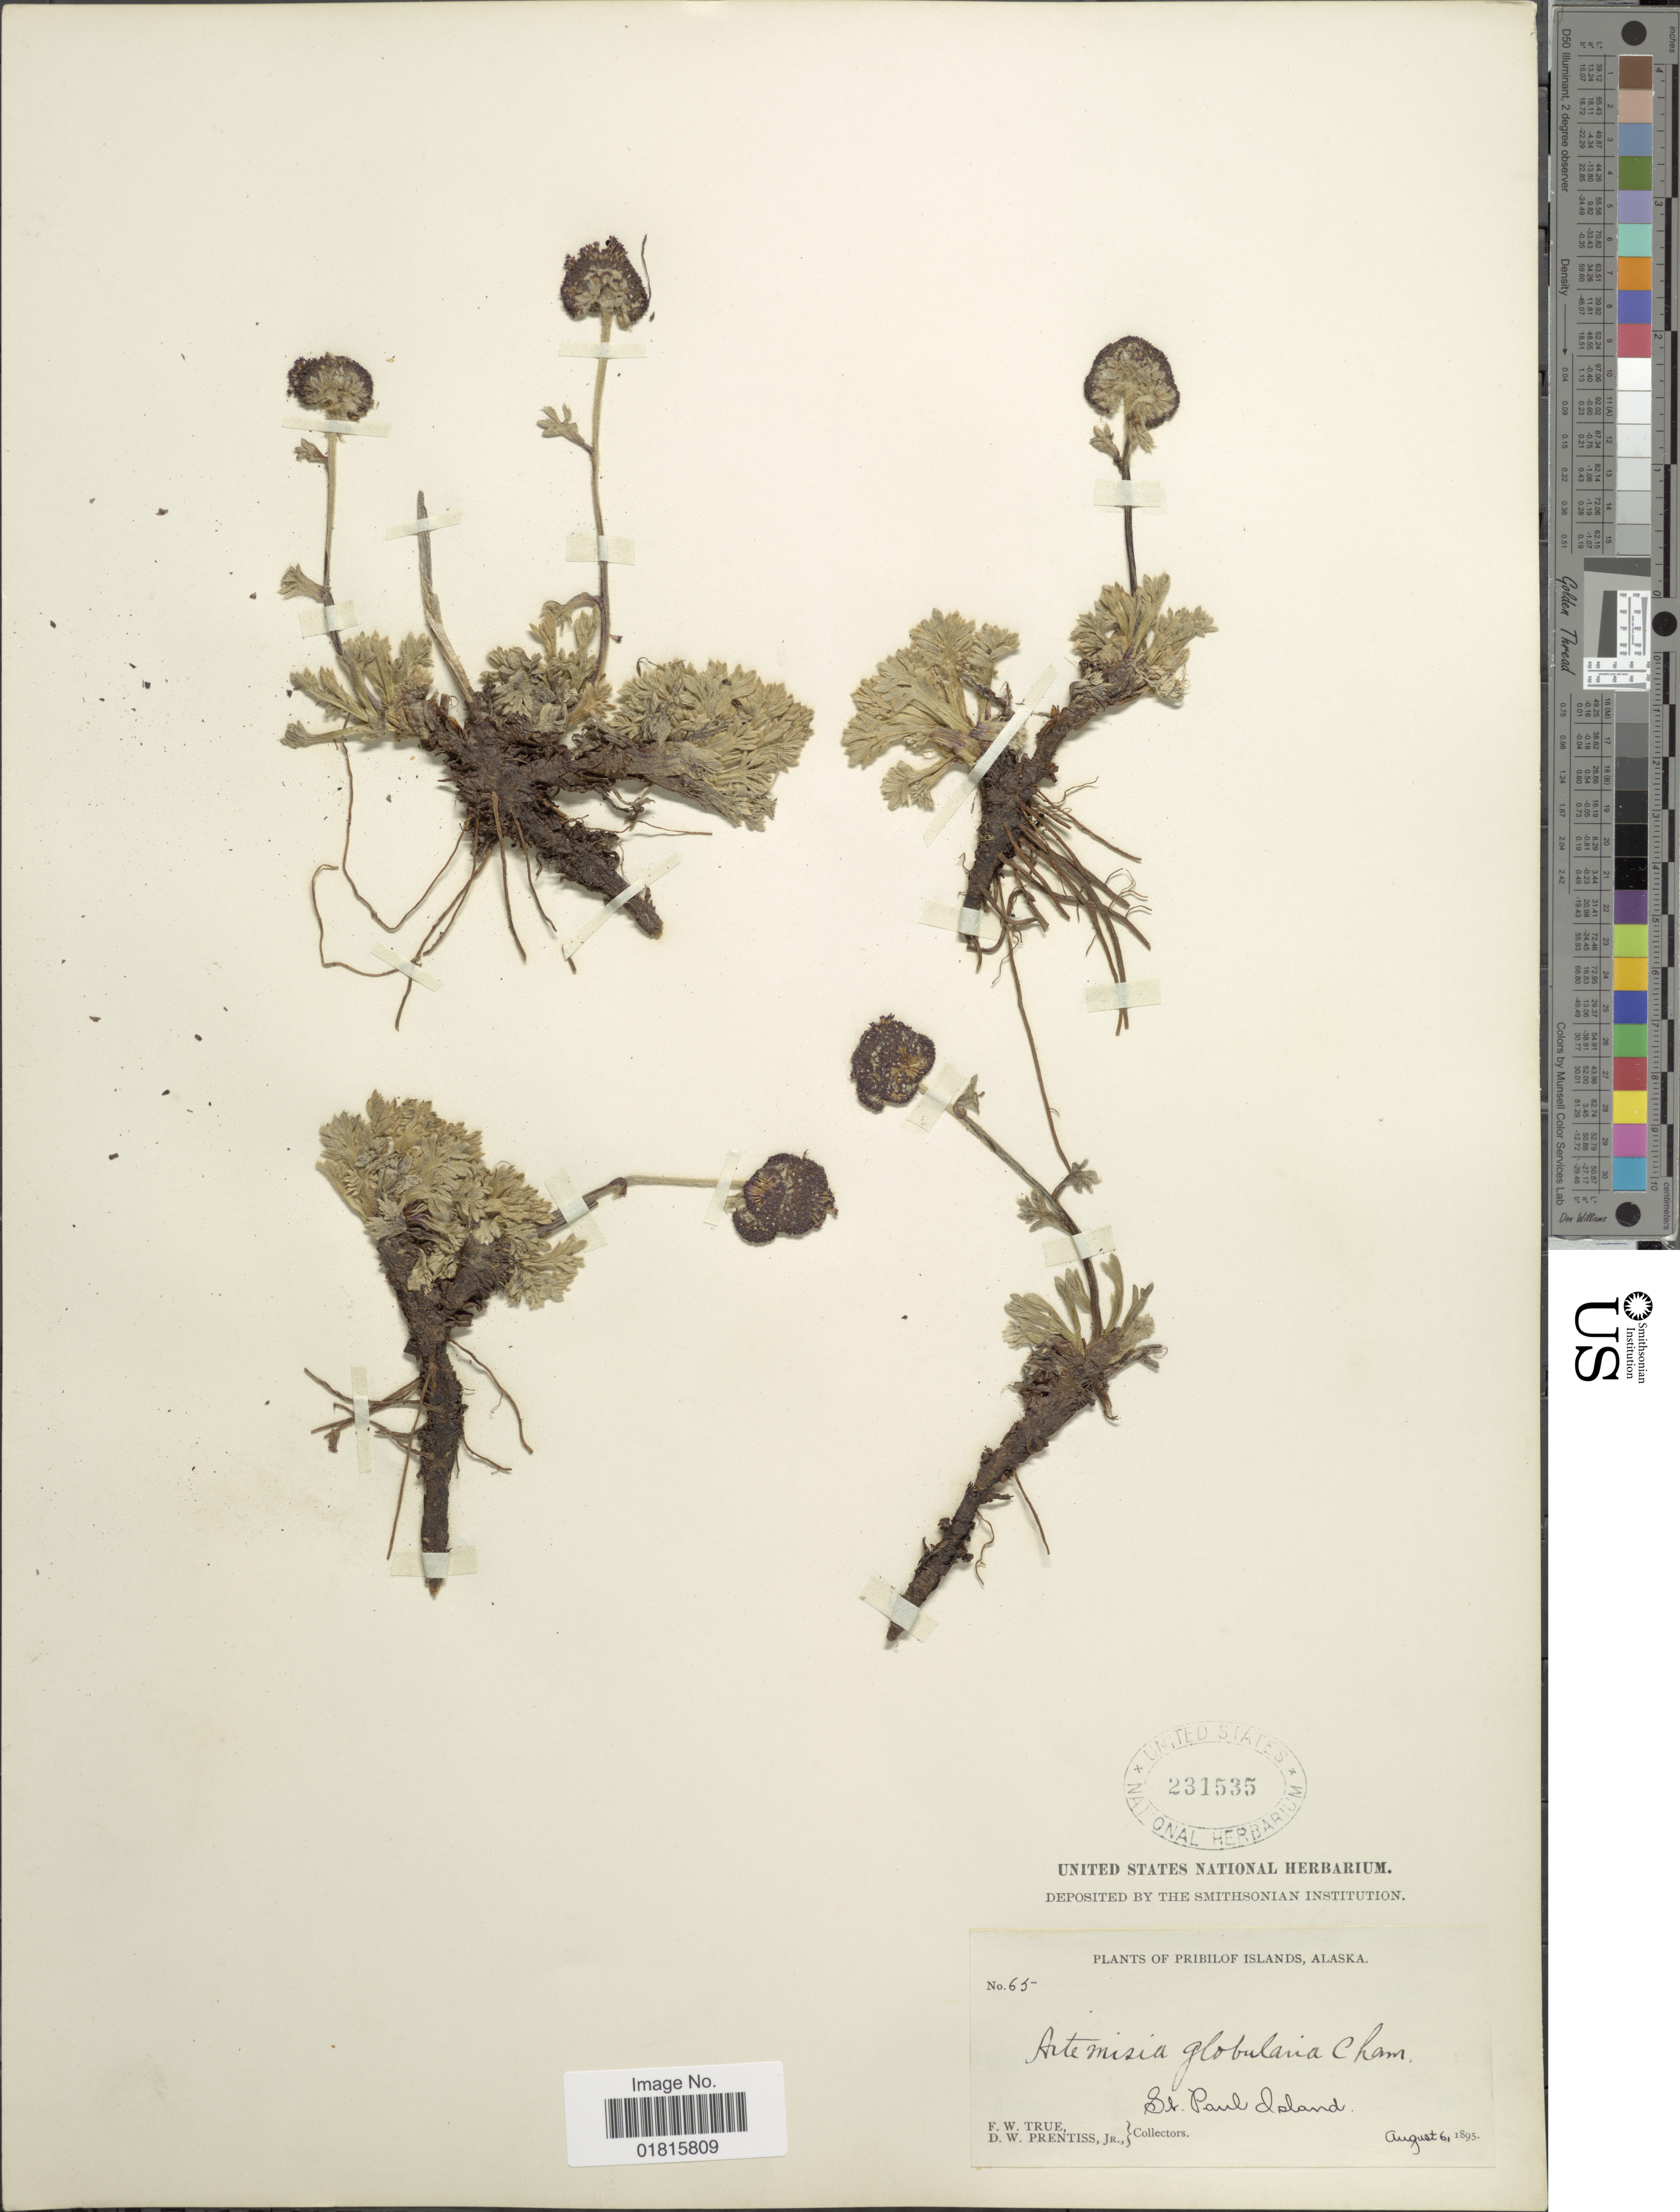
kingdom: Plantae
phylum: Tracheophyta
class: Magnoliopsida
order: Asterales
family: Asteraceae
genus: Artemisia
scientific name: Artemisia globularia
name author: Cham. ex Besser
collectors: F. True & D. Prentiss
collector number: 65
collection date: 1895-08-06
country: United States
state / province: Alaska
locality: Pribilof Islands, St. Paul Island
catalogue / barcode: US 231535